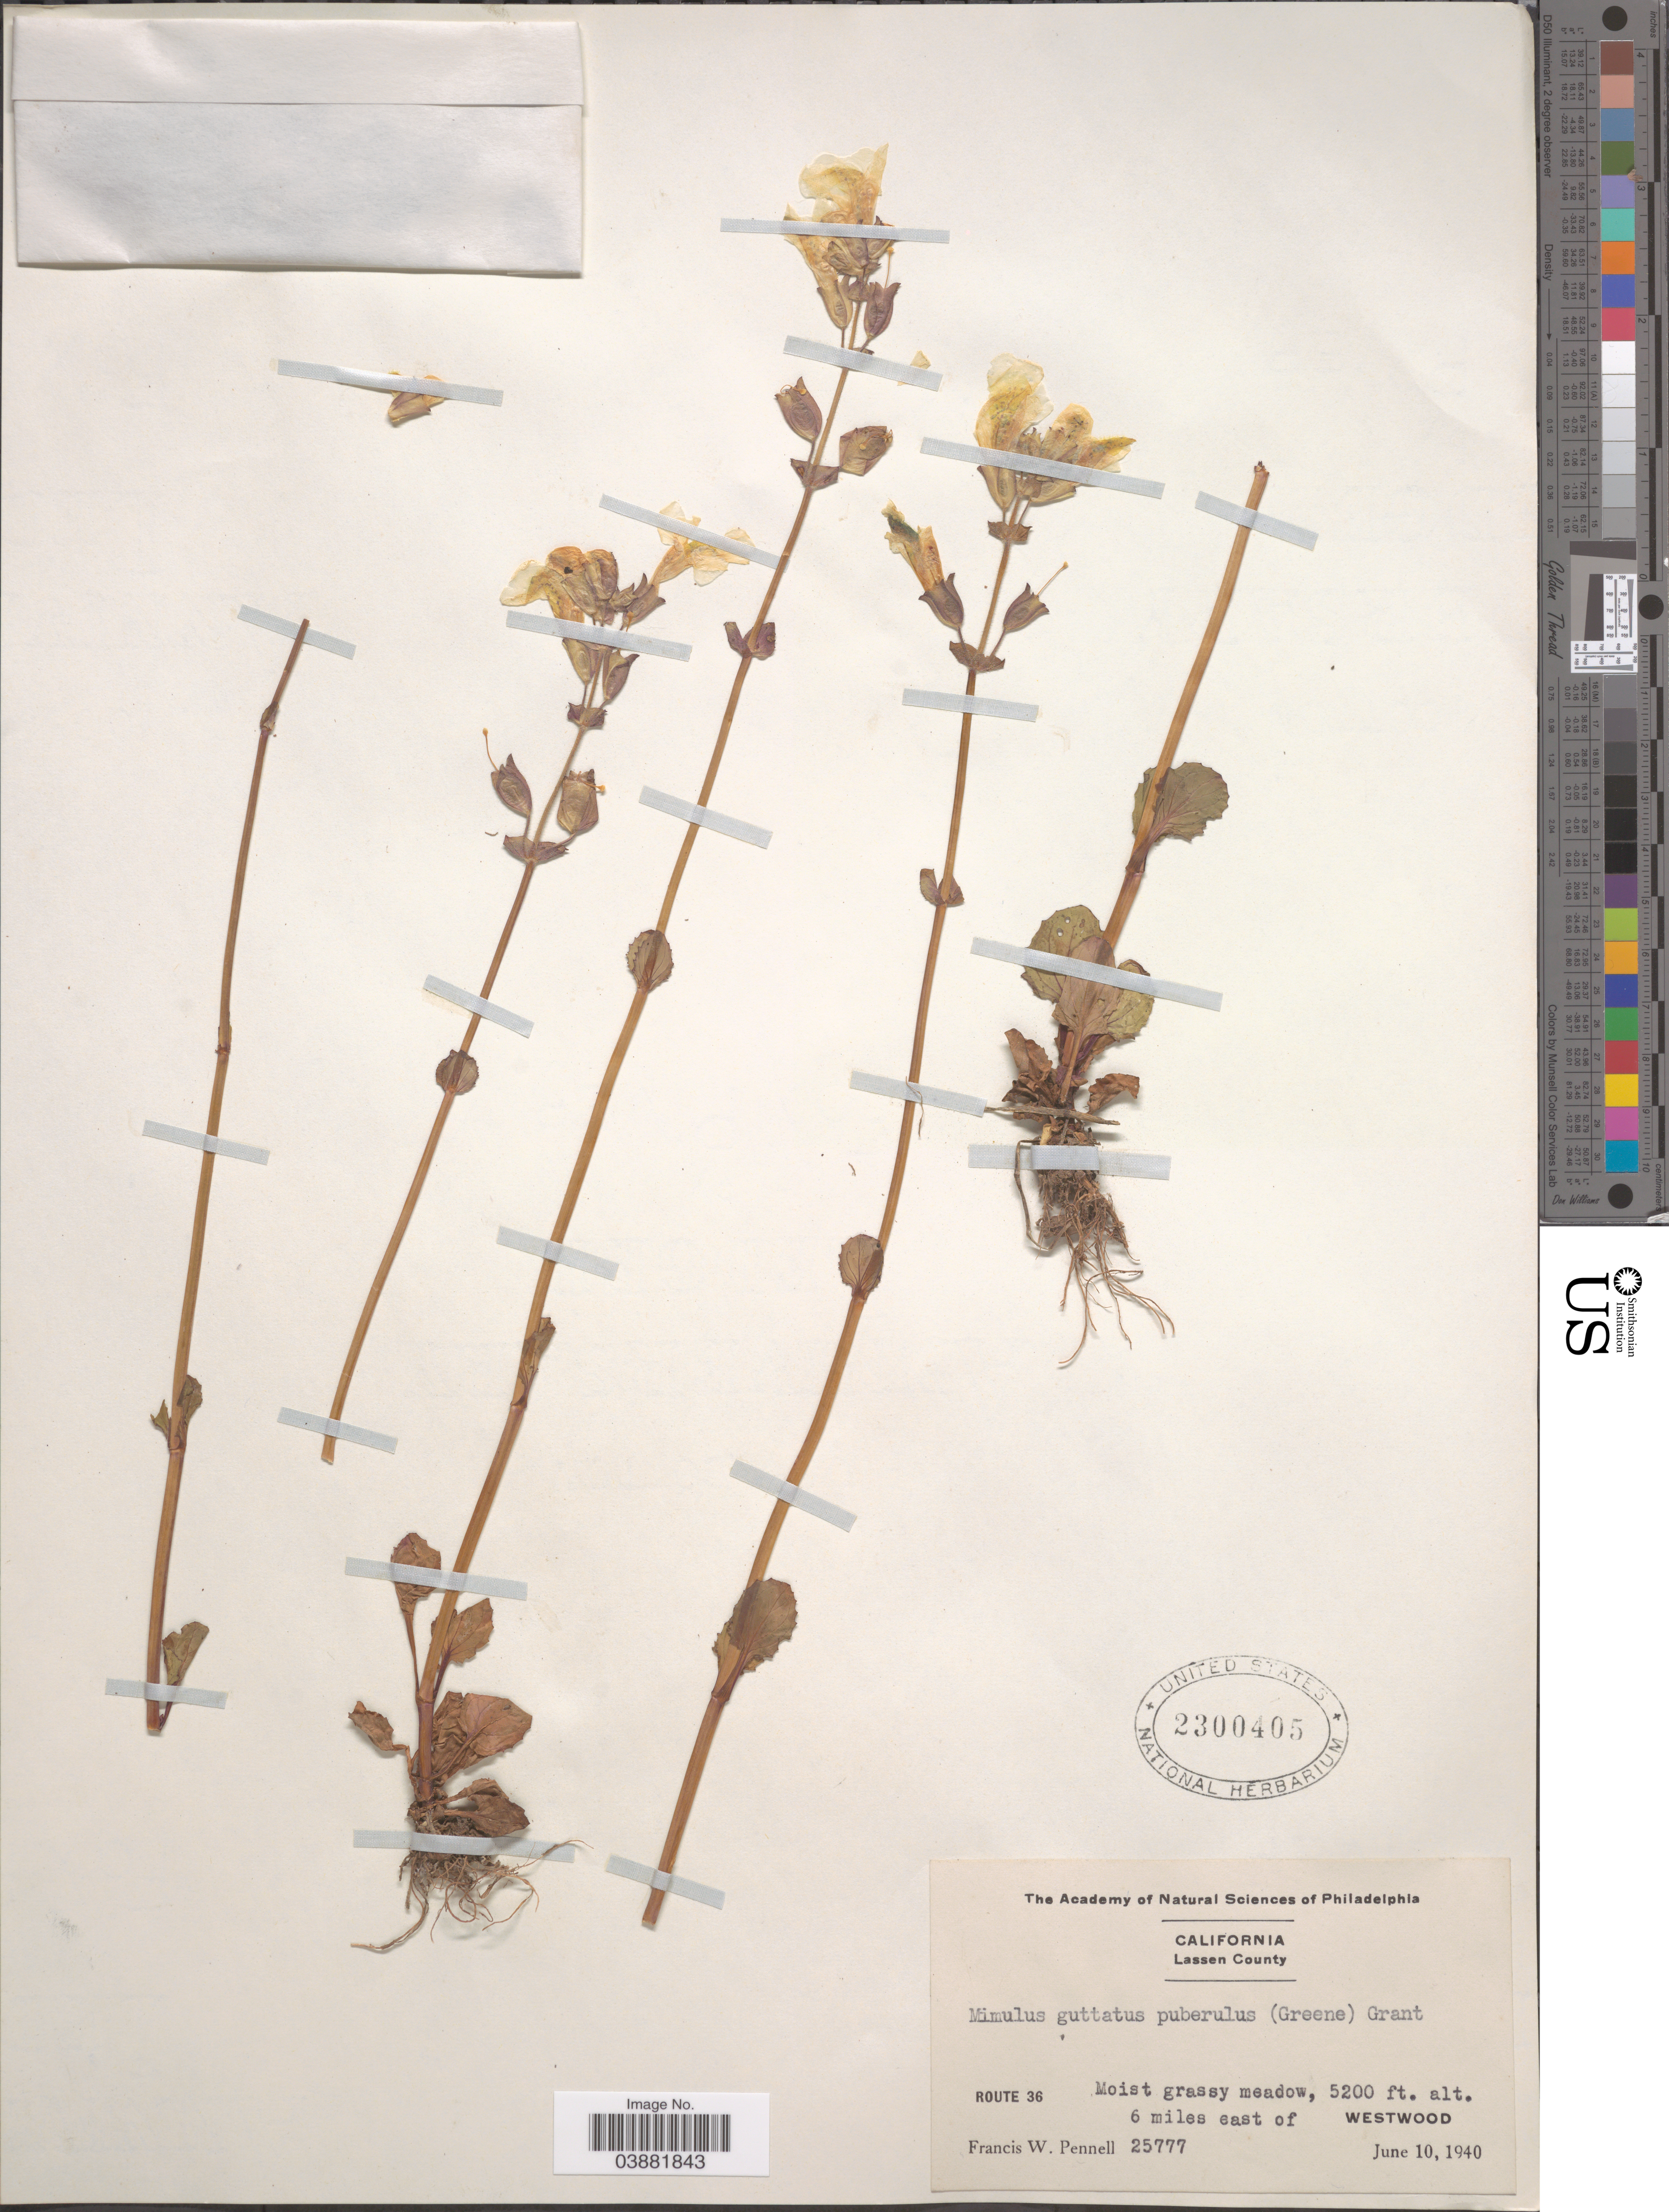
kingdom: Plantae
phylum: Tracheophyta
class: Magnoliopsida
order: Lamiales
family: Phrymaceae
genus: Mimulus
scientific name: Mimulus guttatus var. puberulus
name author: (Greene) A.L. Grant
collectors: F. W. Pennell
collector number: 25777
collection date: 1940-06-10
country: United States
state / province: California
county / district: Lassen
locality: Lassen County. Route 36. 6 miles east of Westwood.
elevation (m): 1585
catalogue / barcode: US 2300405